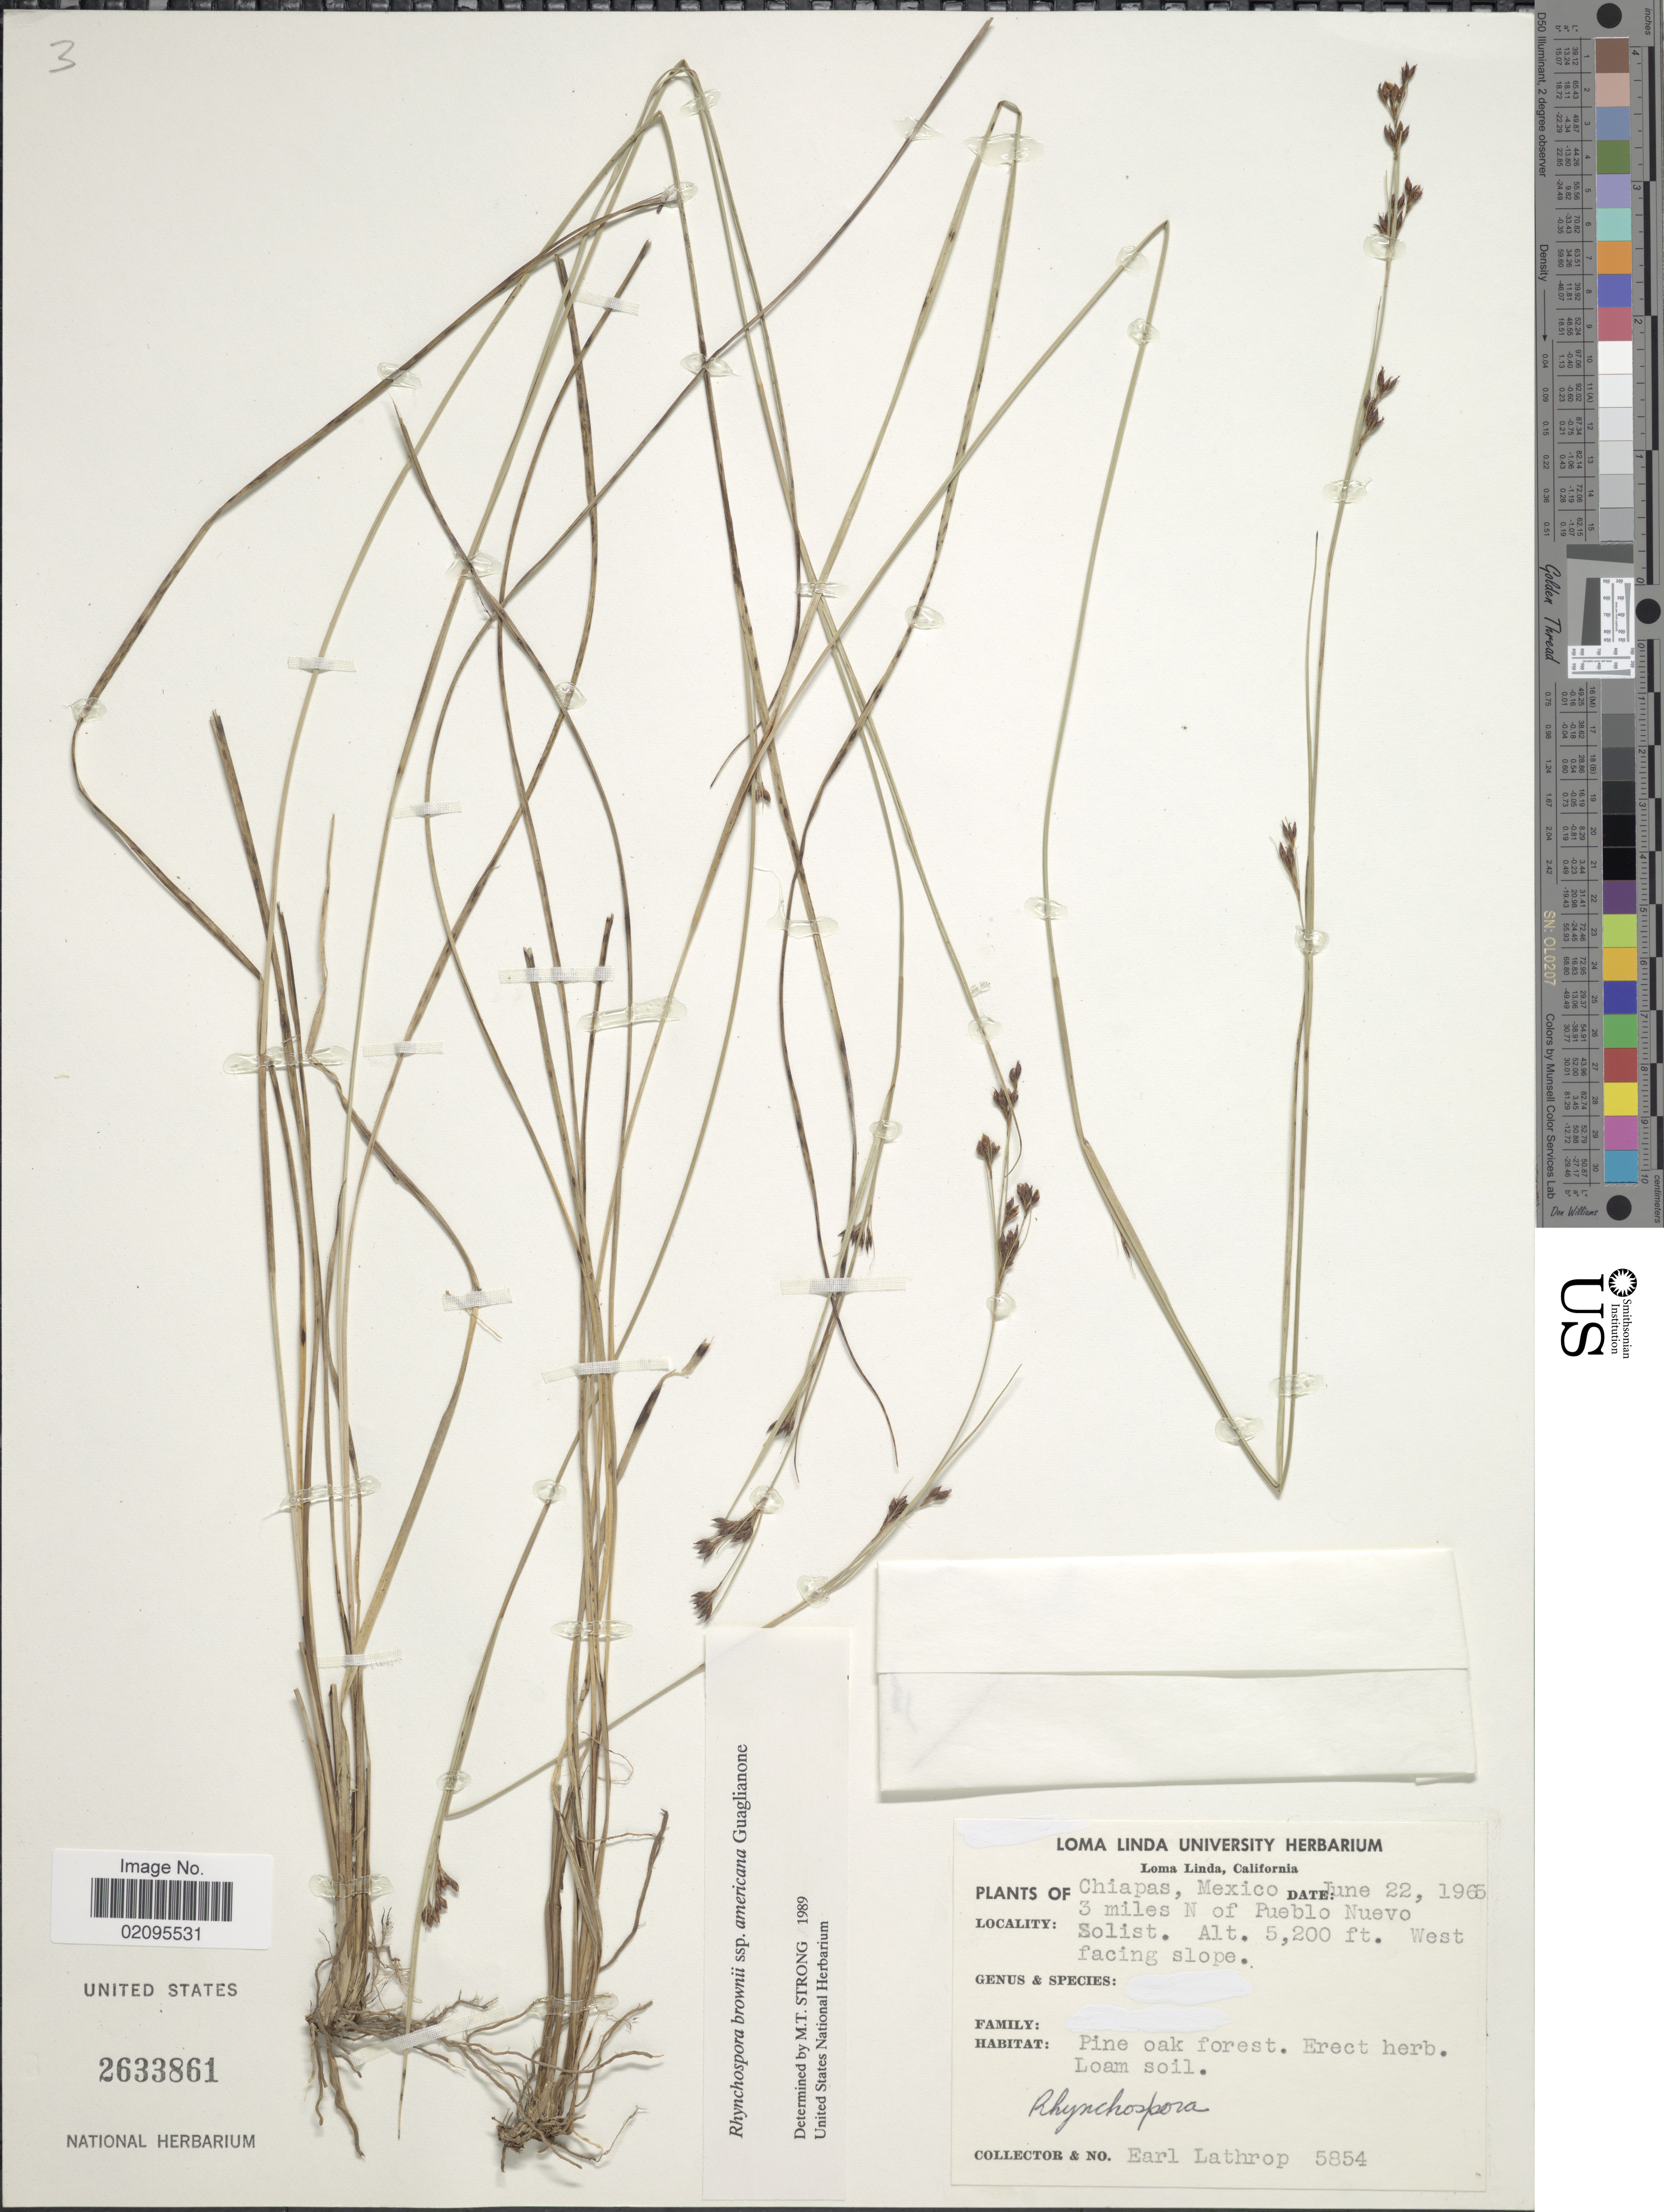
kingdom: Plantae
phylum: Tracheophyta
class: Liliopsida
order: Poales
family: Cyperaceae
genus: Rhynchospora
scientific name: Rhynchospora brownii subsp. americana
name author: Guagl.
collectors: E. W. Lathrop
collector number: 5854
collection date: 1965-06-22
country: Mexico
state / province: Chiapas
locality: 3 miles N of Puebla Nuevo, Solist., West flacing slope.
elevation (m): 1585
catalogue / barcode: US 2633861